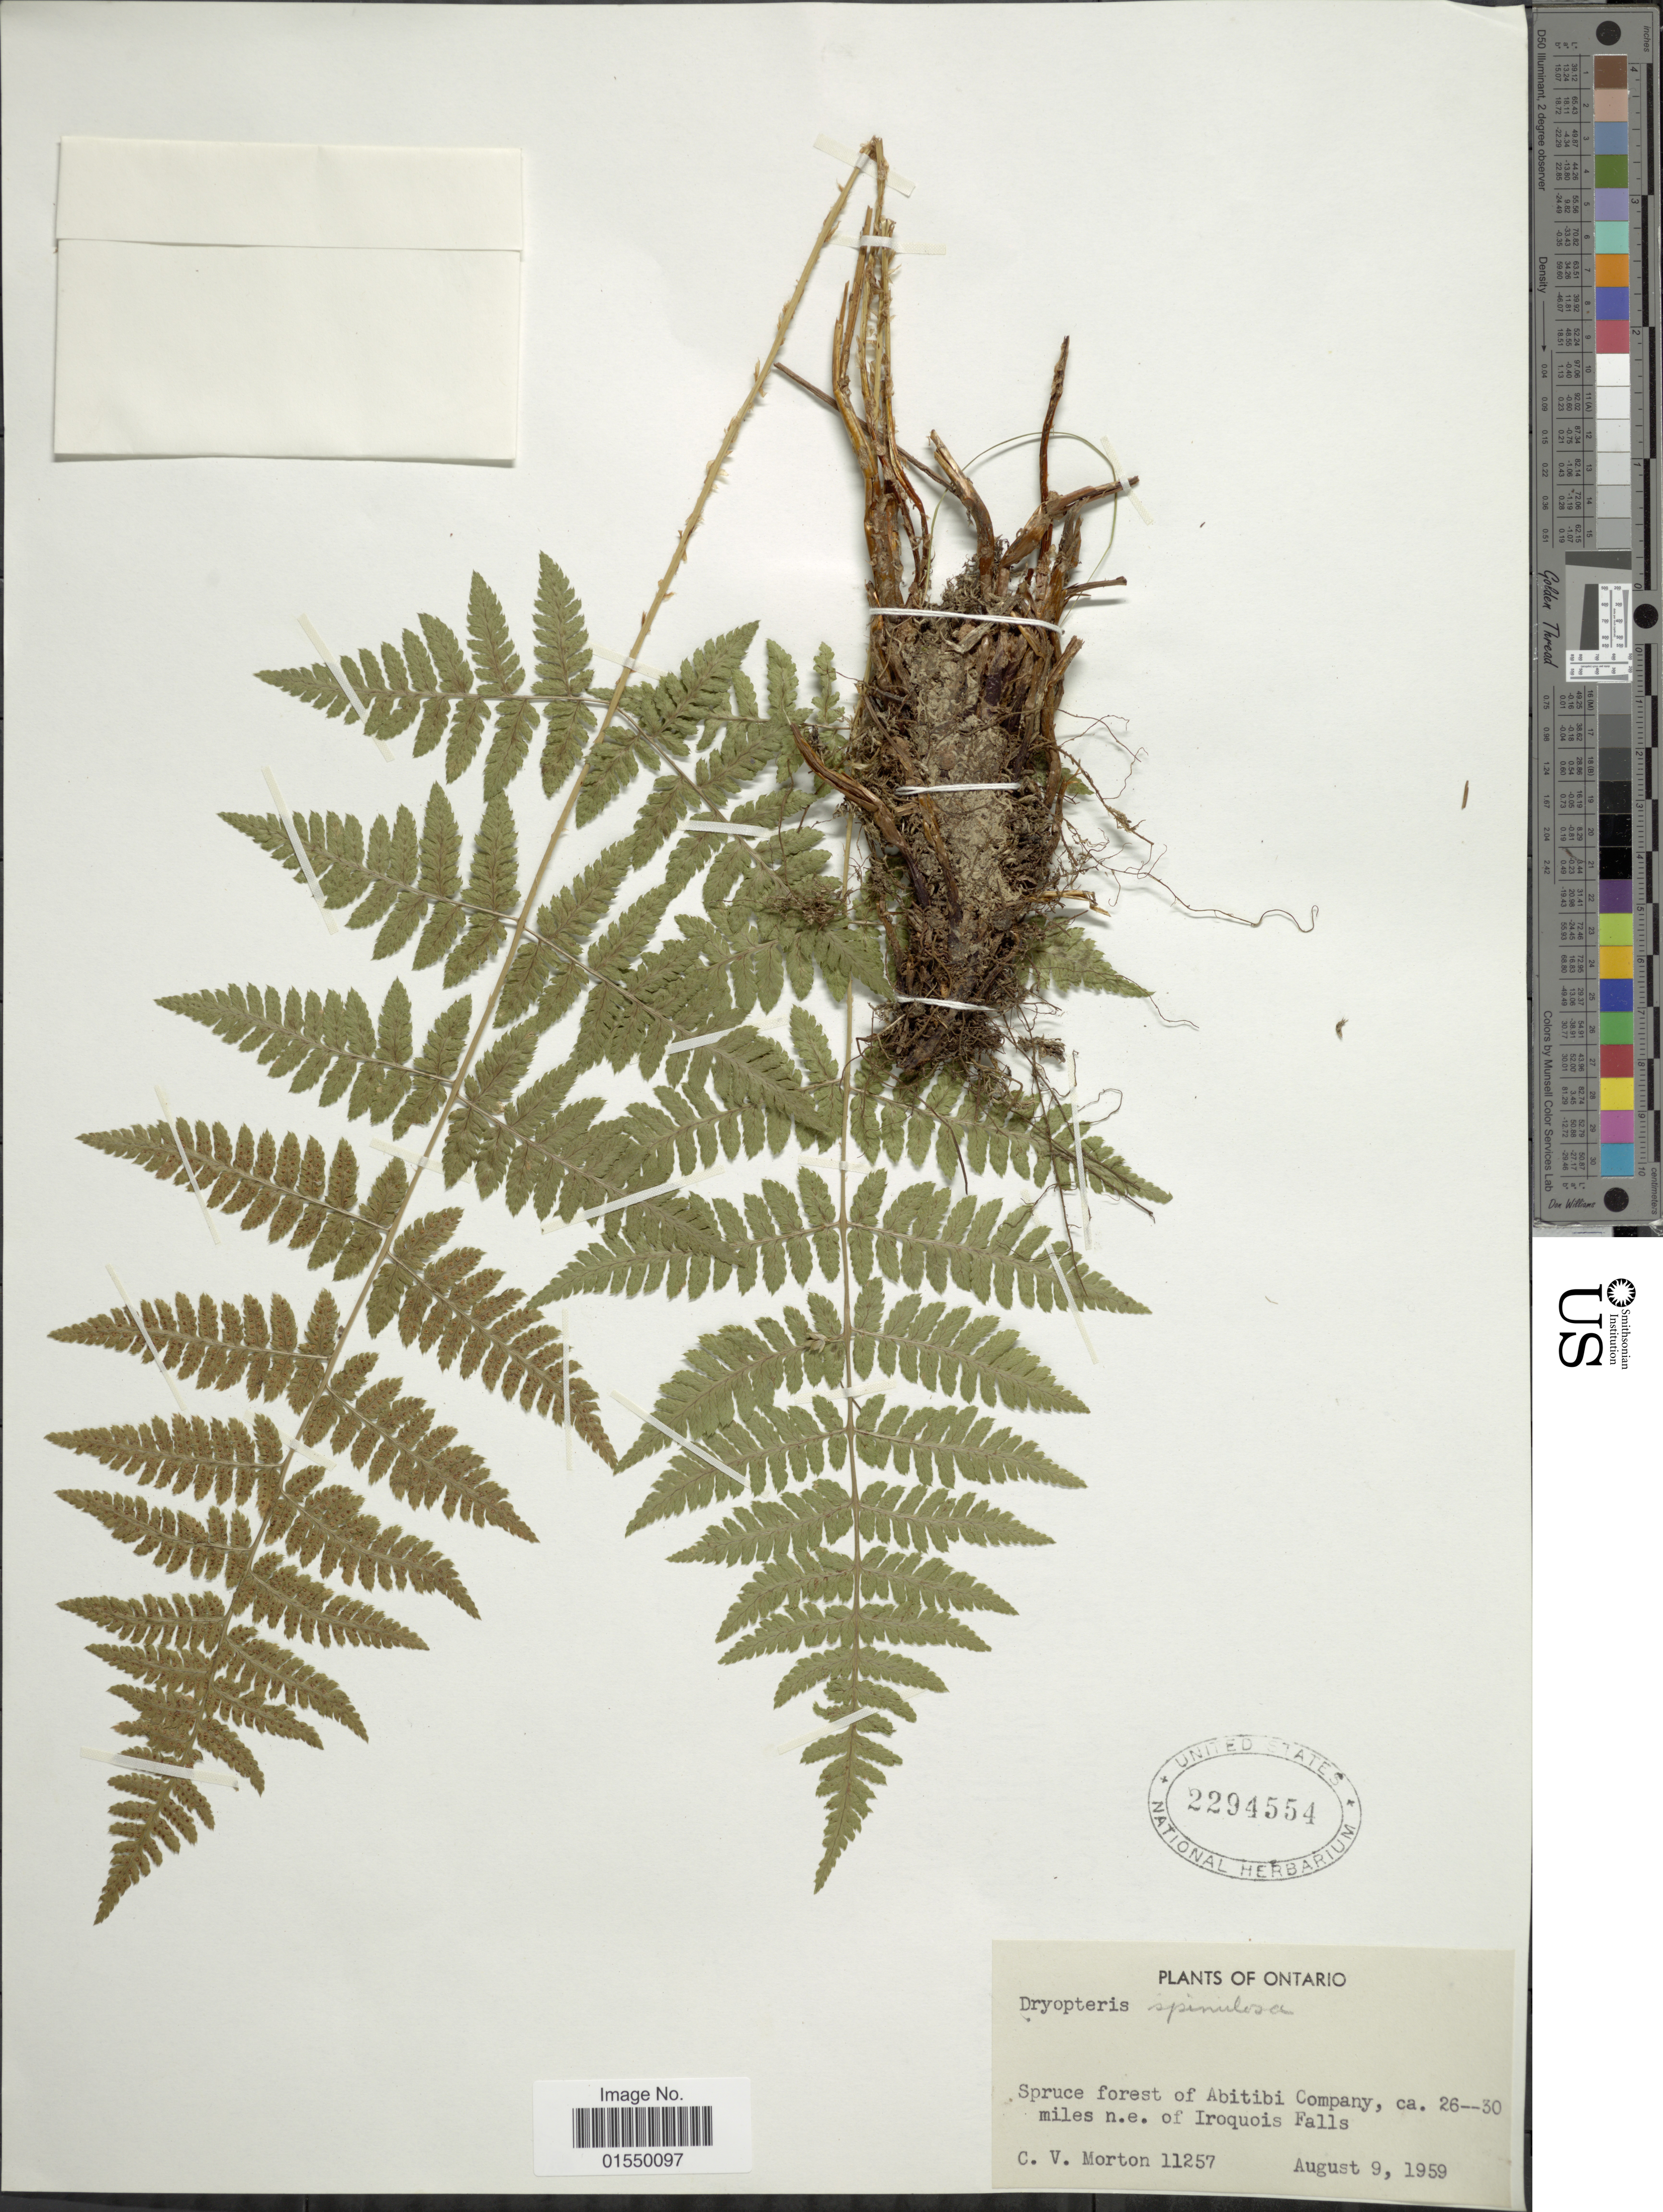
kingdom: Plantae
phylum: Tracheophyta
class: Polypodiopsida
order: Polypodiales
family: Dryopteridaceae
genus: Dryopteris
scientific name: Dryopteris carthusiana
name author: (Villars) H.P. Fuchs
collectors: C. V. Morton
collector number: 11257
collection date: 1959-08-09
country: Canada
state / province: Ontario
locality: Spruce forest of Abitibi Company, ca 26--30 miles n.e. of Iroquois Falls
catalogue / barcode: US 2294554